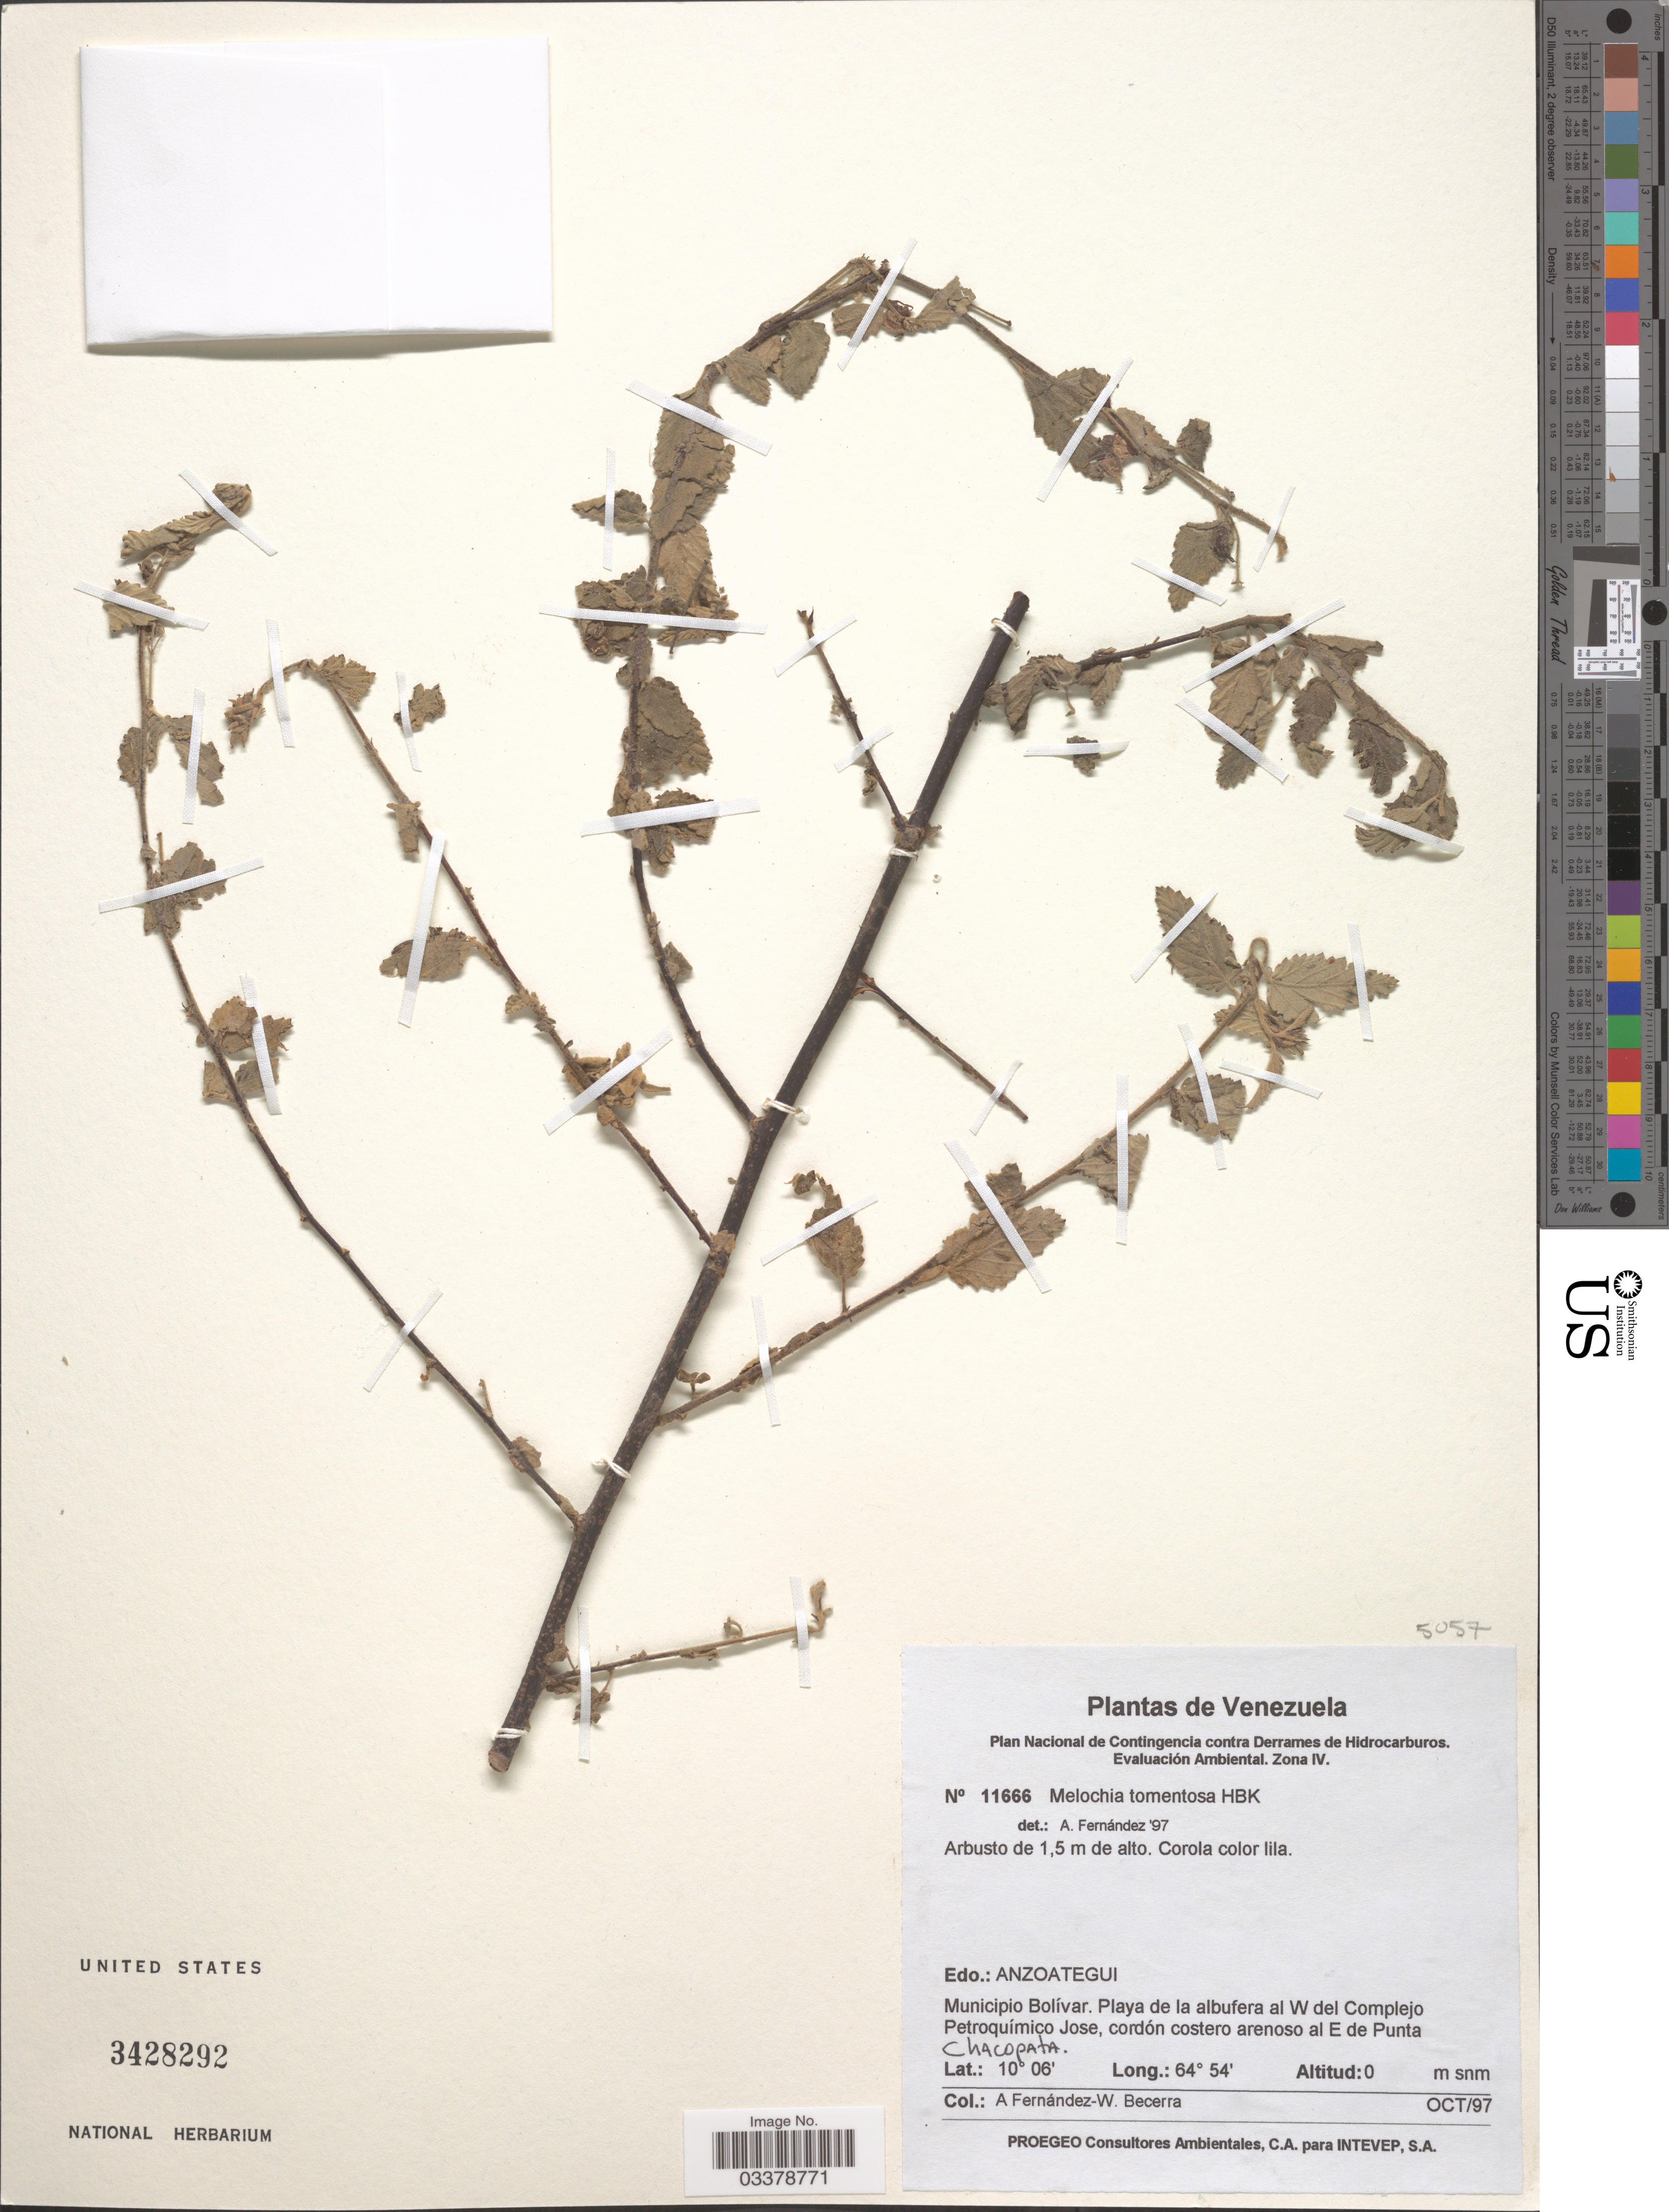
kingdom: Plantae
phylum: Tracheophyta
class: Magnoliopsida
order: Malvales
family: Malvaceae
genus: Melochia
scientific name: Melochia tomentosa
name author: L.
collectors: Á. Fernández & W. Becerra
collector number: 11666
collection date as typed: Transcribed d/m/y: /10/97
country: Venezuela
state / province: Anzoategui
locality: Municipio Bolívar. Playa de la albufera al W del Complejo Petroquímico Jose, cordón costero arenoso al E de Punta Chacopata.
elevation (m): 0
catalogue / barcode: US 3428292